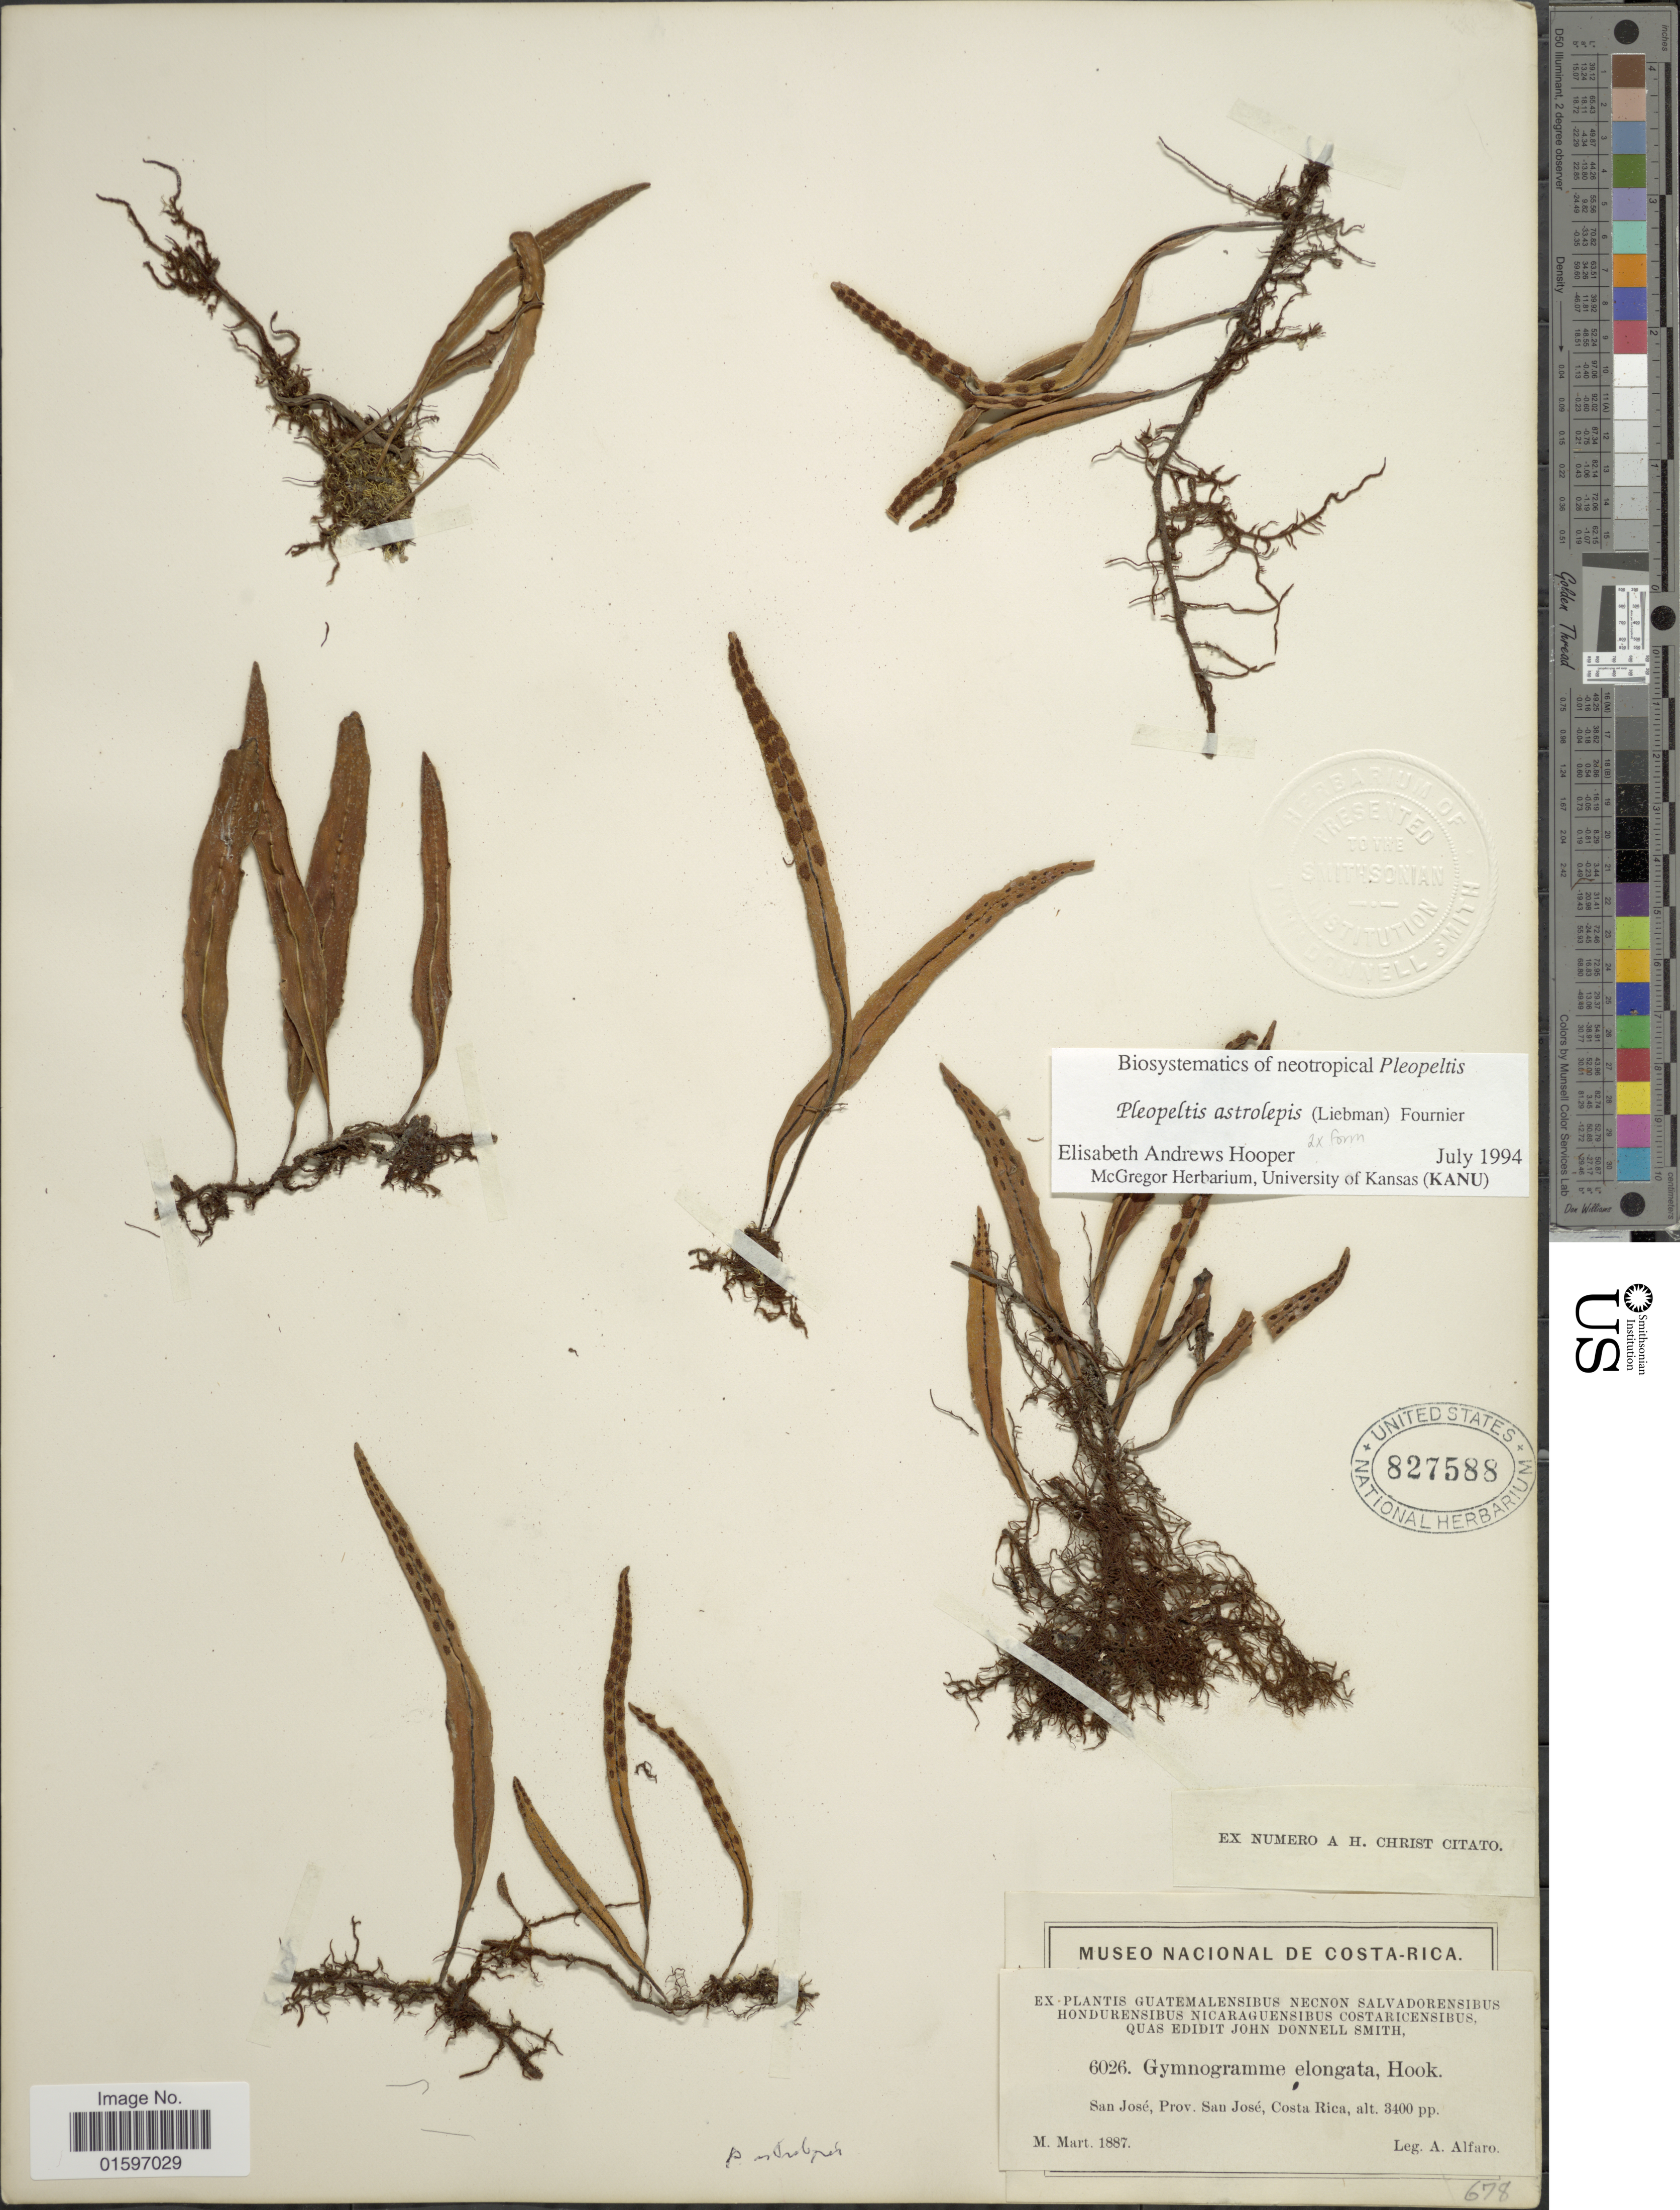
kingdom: Plantae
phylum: Tracheophyta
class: Polypodiopsida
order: Polypodiales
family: Polypodiaceae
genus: Pleopeltis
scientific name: Pleopeltis astrolepis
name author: (Liebm.) E. Fourn.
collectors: A. Alfaro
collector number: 6026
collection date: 1887-03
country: Costa Rica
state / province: San José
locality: San José, Prov. San José.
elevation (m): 1036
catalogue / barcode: US 827588